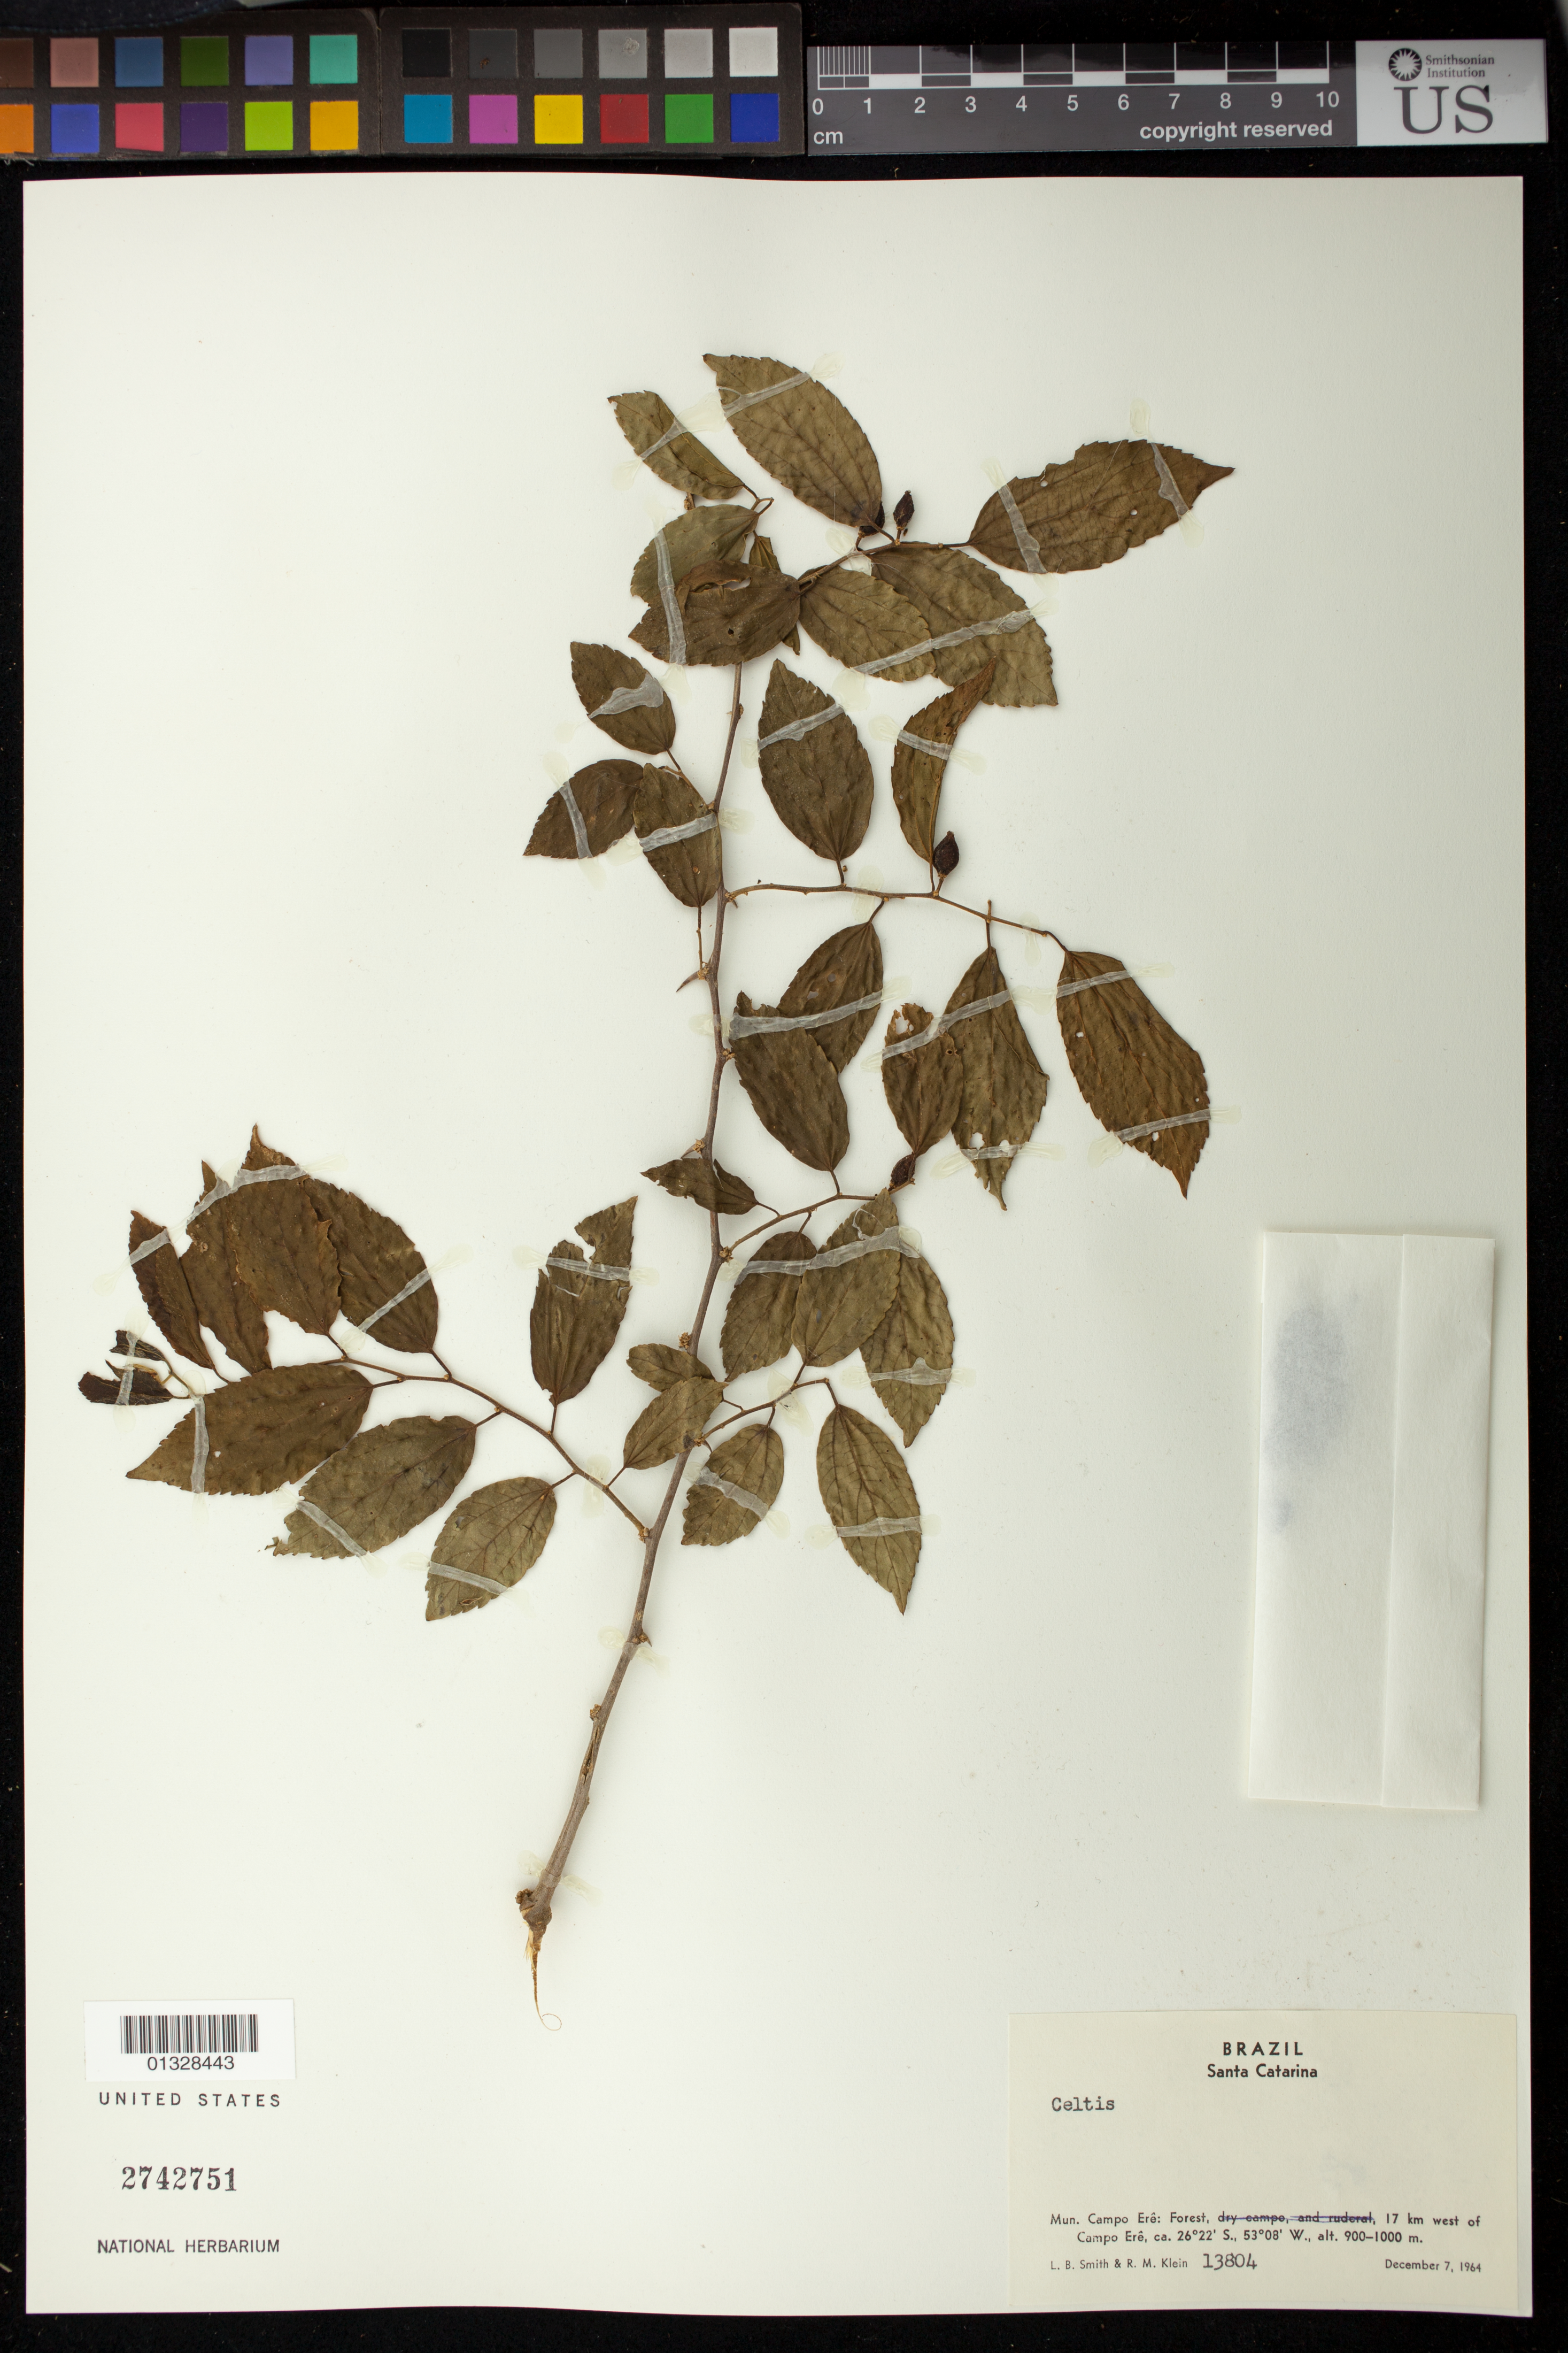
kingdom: Plantae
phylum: Tracheophyta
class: Magnoliopsida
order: Rosales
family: Cannabaceae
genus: Celtis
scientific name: Celtis sp.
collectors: L. Smith & R. M. Klein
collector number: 13804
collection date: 1964-12-07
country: Brazil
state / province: Santa Catarina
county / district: Campo Erê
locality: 17km west of Campo Erê.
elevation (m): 900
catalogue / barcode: US 2742751